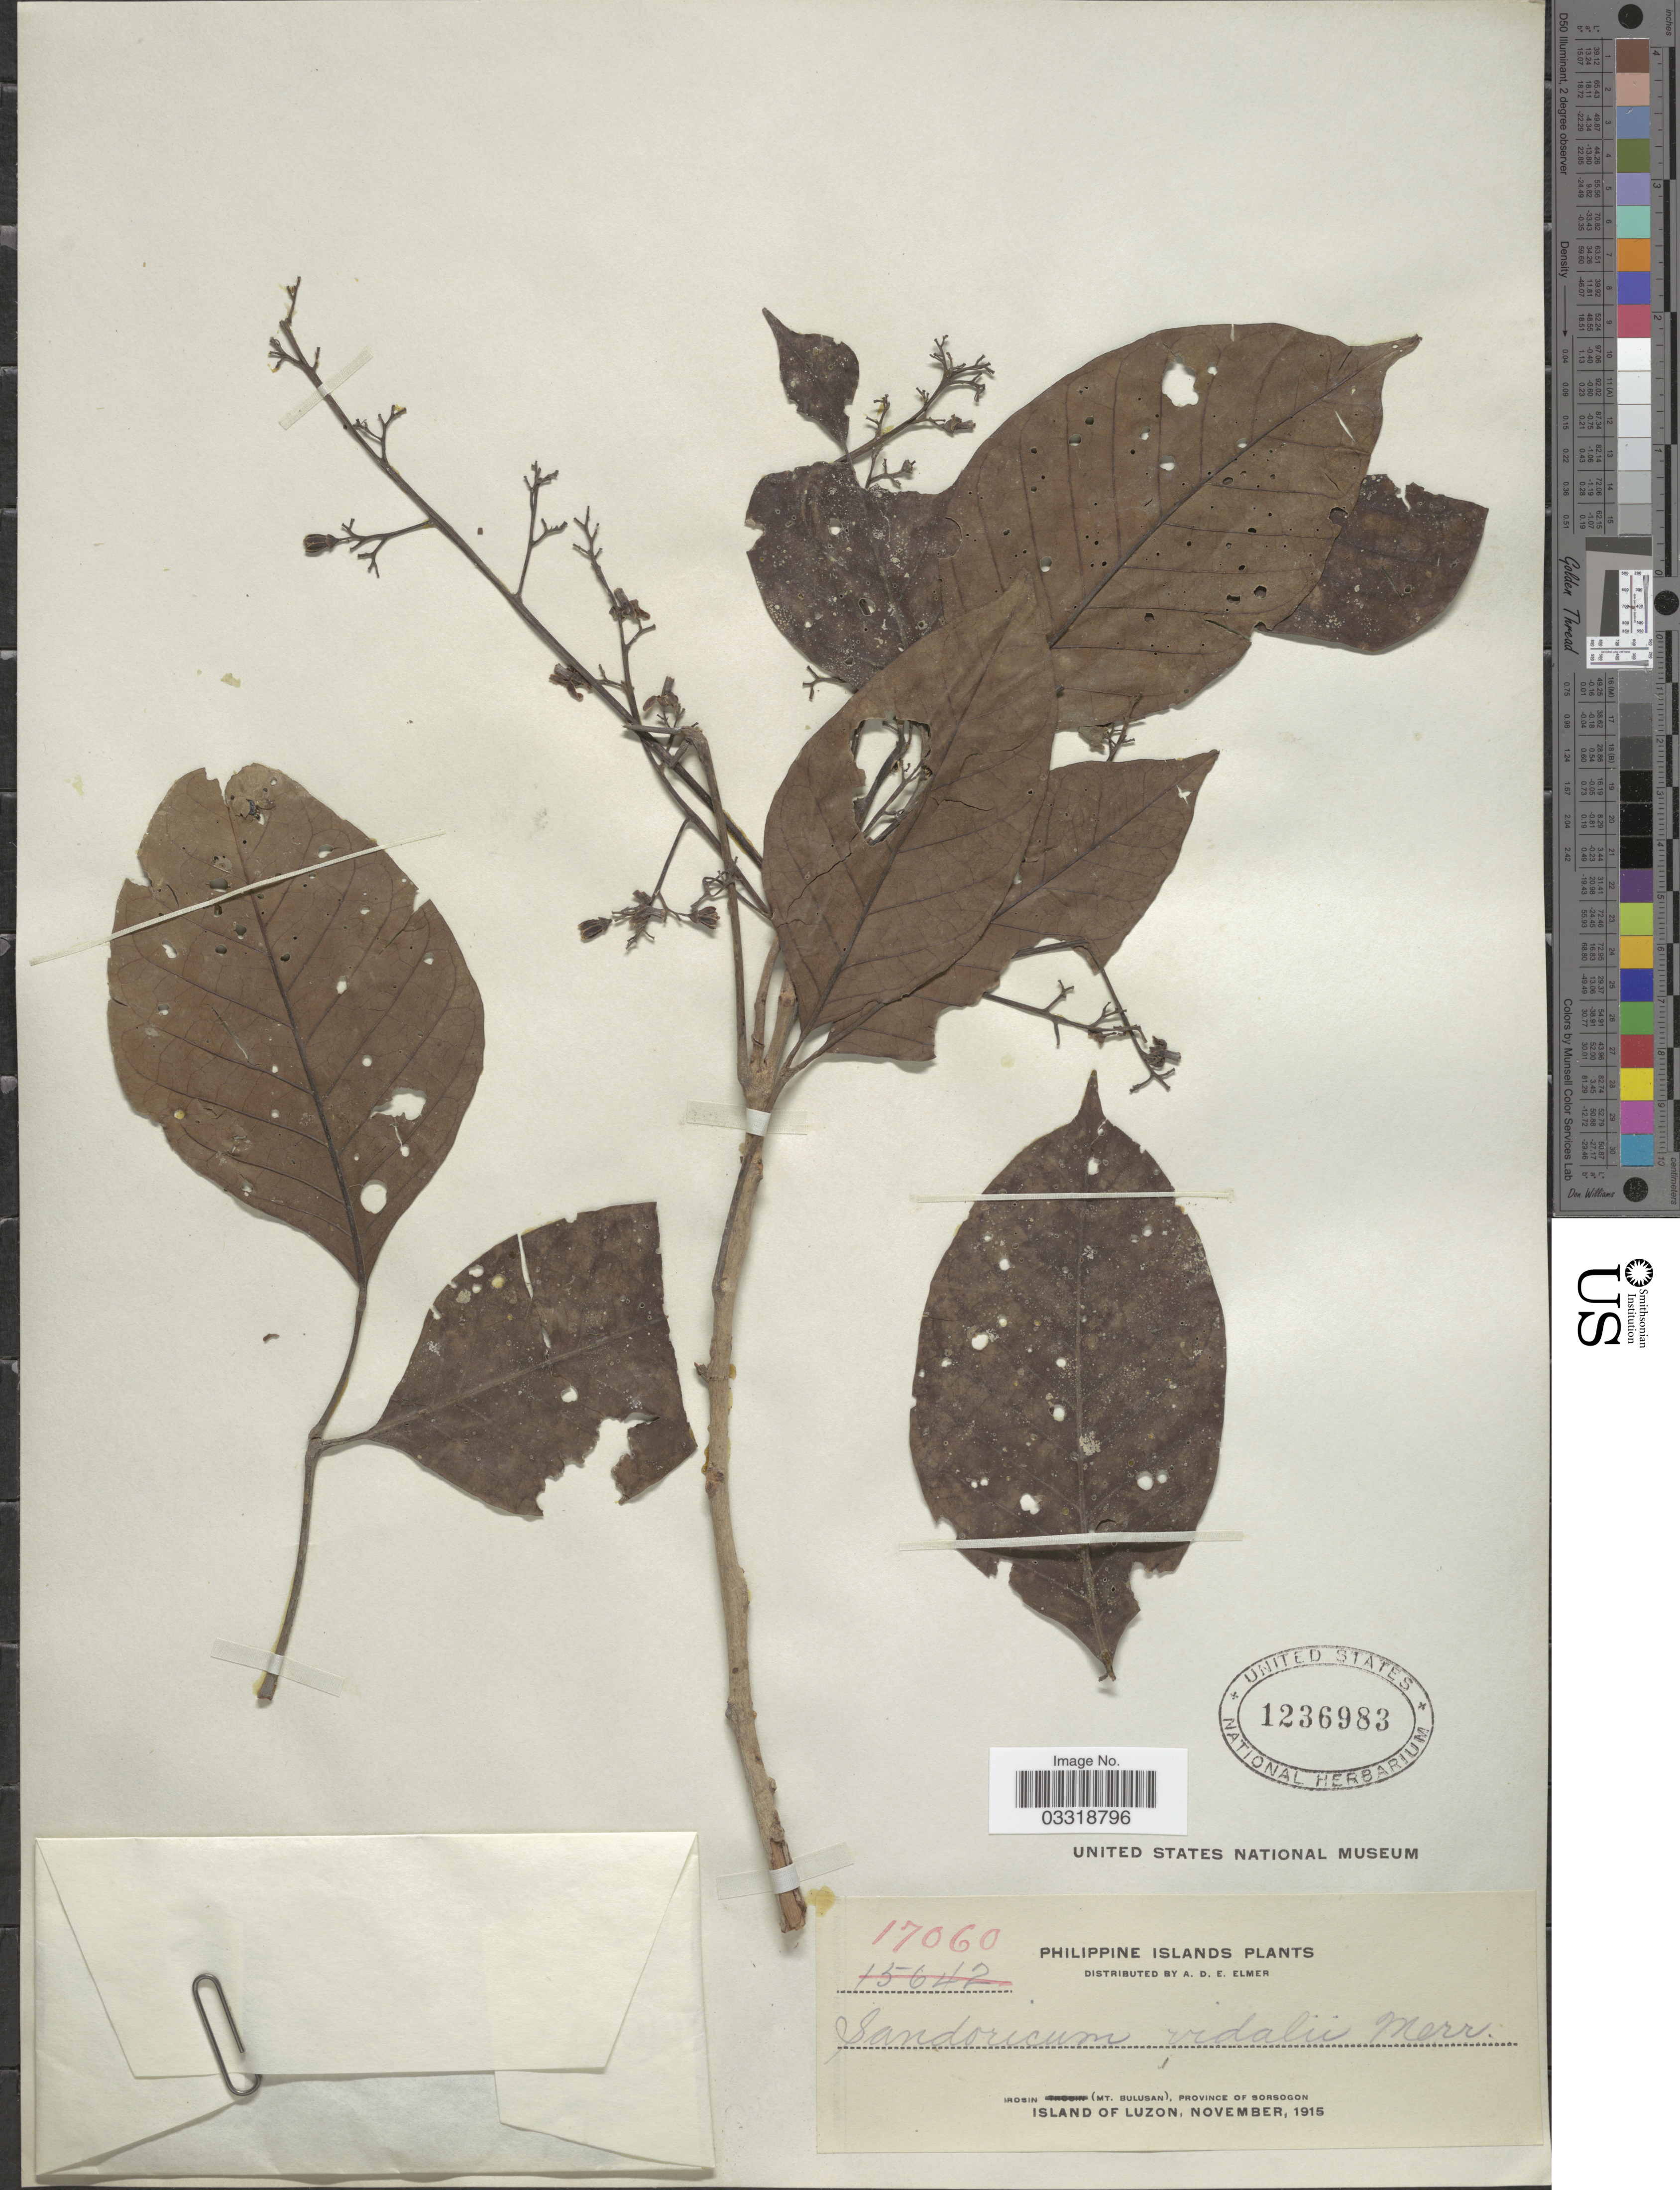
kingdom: Plantae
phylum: Tracheophyta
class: Magnoliopsida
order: Sapindales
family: Meliaceae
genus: Sandoricum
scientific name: Sandoricum koetjape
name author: (Burm. f.) Merr.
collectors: A. D. E. Elmer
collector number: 17060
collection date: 1915-11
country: Philippines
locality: Irosin (Mt. Bulusan), Province of Sorsogon, Island of Luzon.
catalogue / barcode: US 1236983